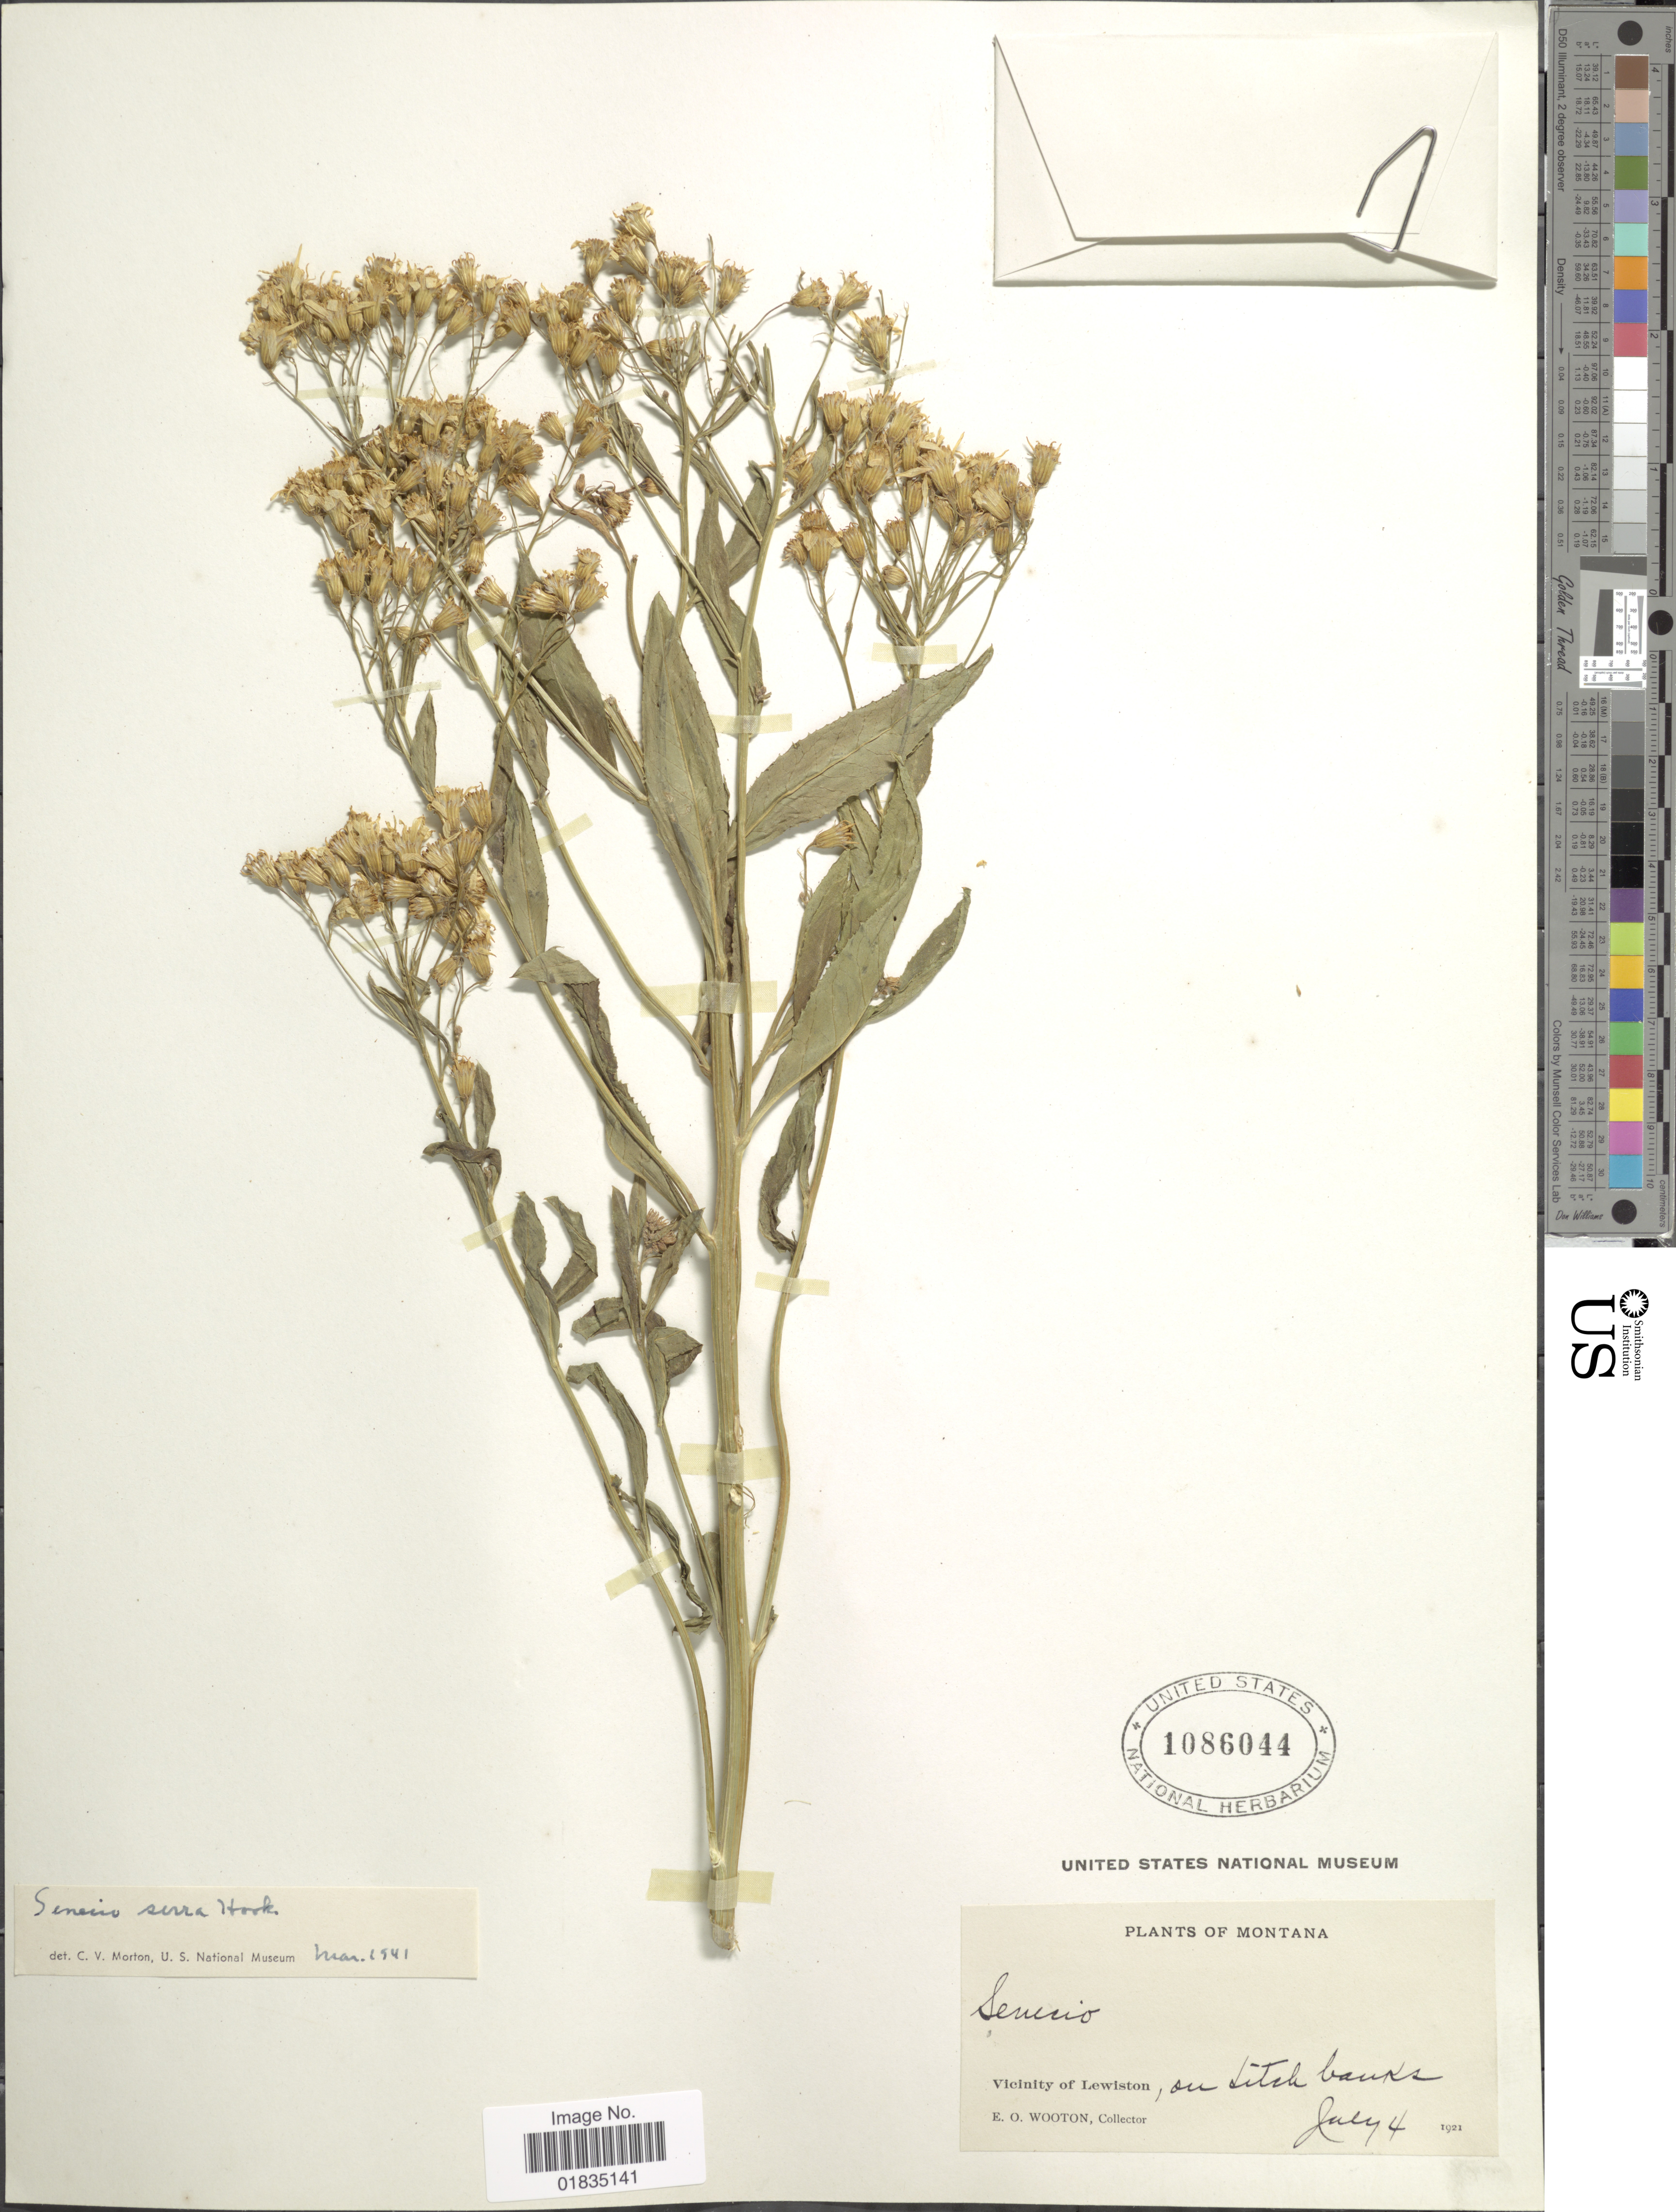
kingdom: Plantae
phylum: Tracheophyta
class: Magnoliopsida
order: Asterales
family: Asteraceae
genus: Senecio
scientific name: Senecio serra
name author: Hook.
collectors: E. O. Wooton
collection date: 1921-07-04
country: United States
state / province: Montana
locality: Vicinity of Lewiston, on ditch banks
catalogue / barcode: US 1086044